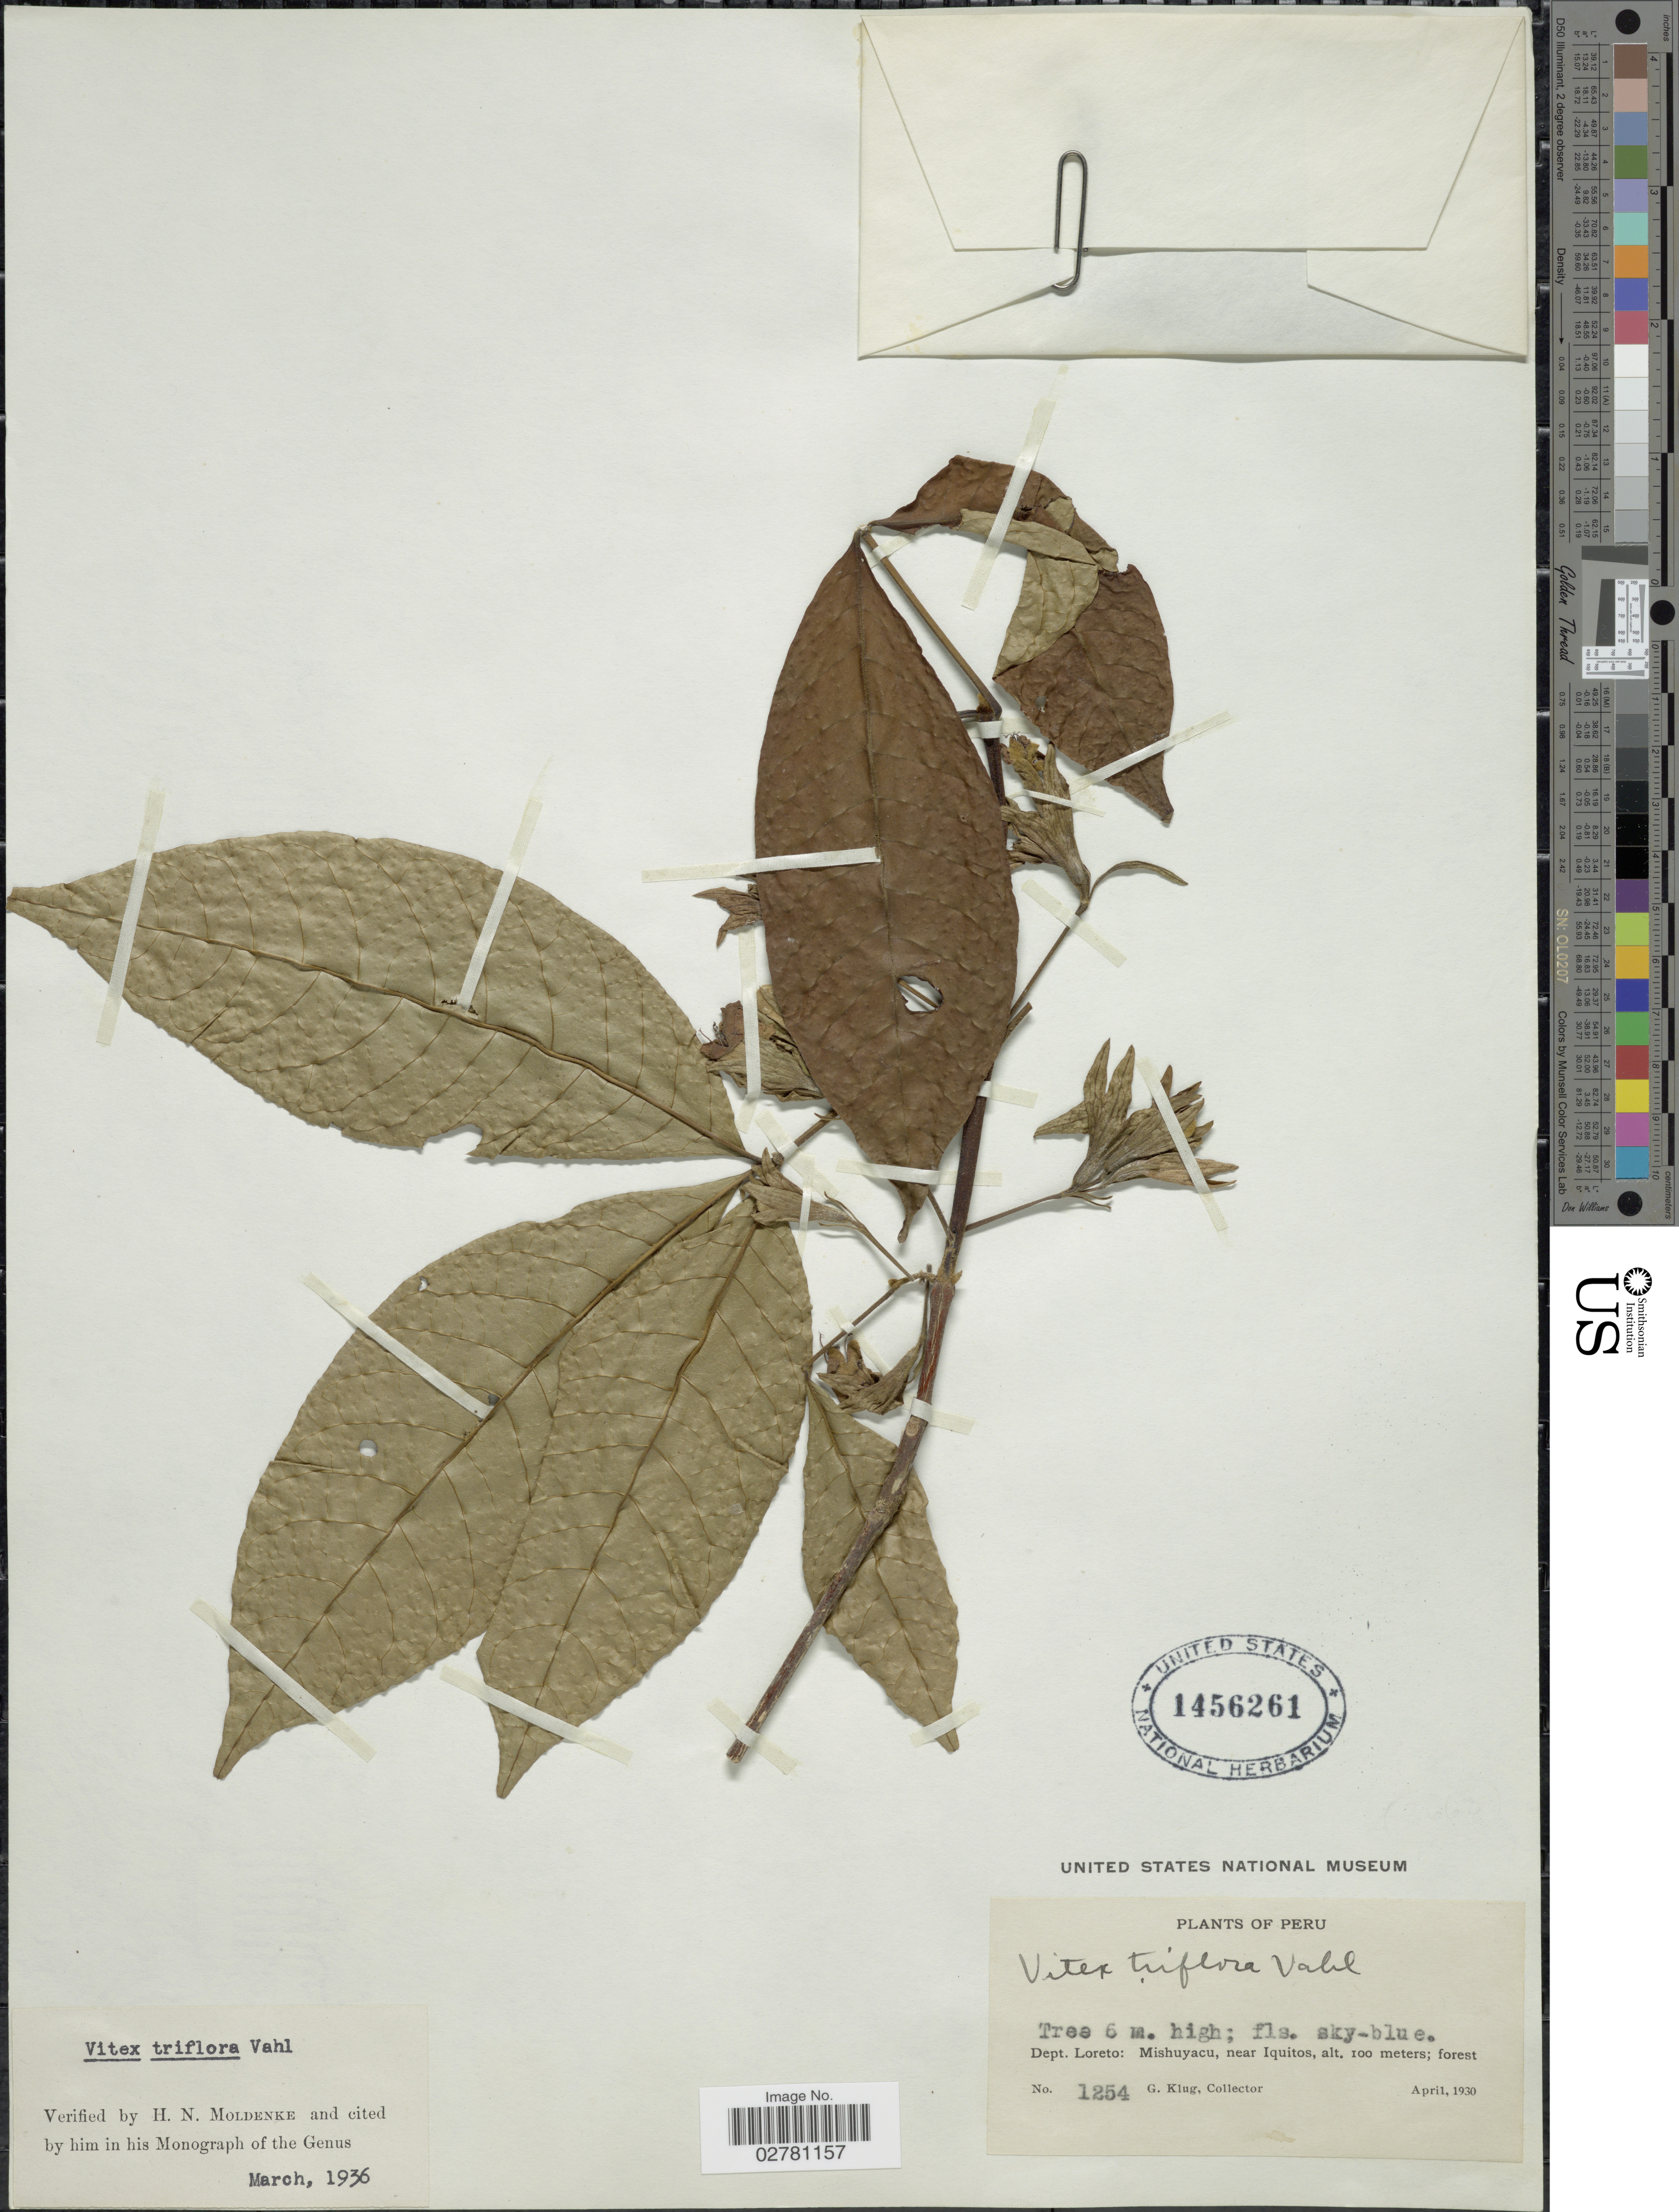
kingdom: Plantae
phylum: Tracheophyta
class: Magnoliopsida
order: Lamiales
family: Lamiaceae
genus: Vitex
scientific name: Vitex triflora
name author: Vahl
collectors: G. Klug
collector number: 1254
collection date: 1930-04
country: Peru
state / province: Loreto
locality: Dept. Loreto: Mishuyacu, near Iquitos.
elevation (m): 100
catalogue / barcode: US 1456261